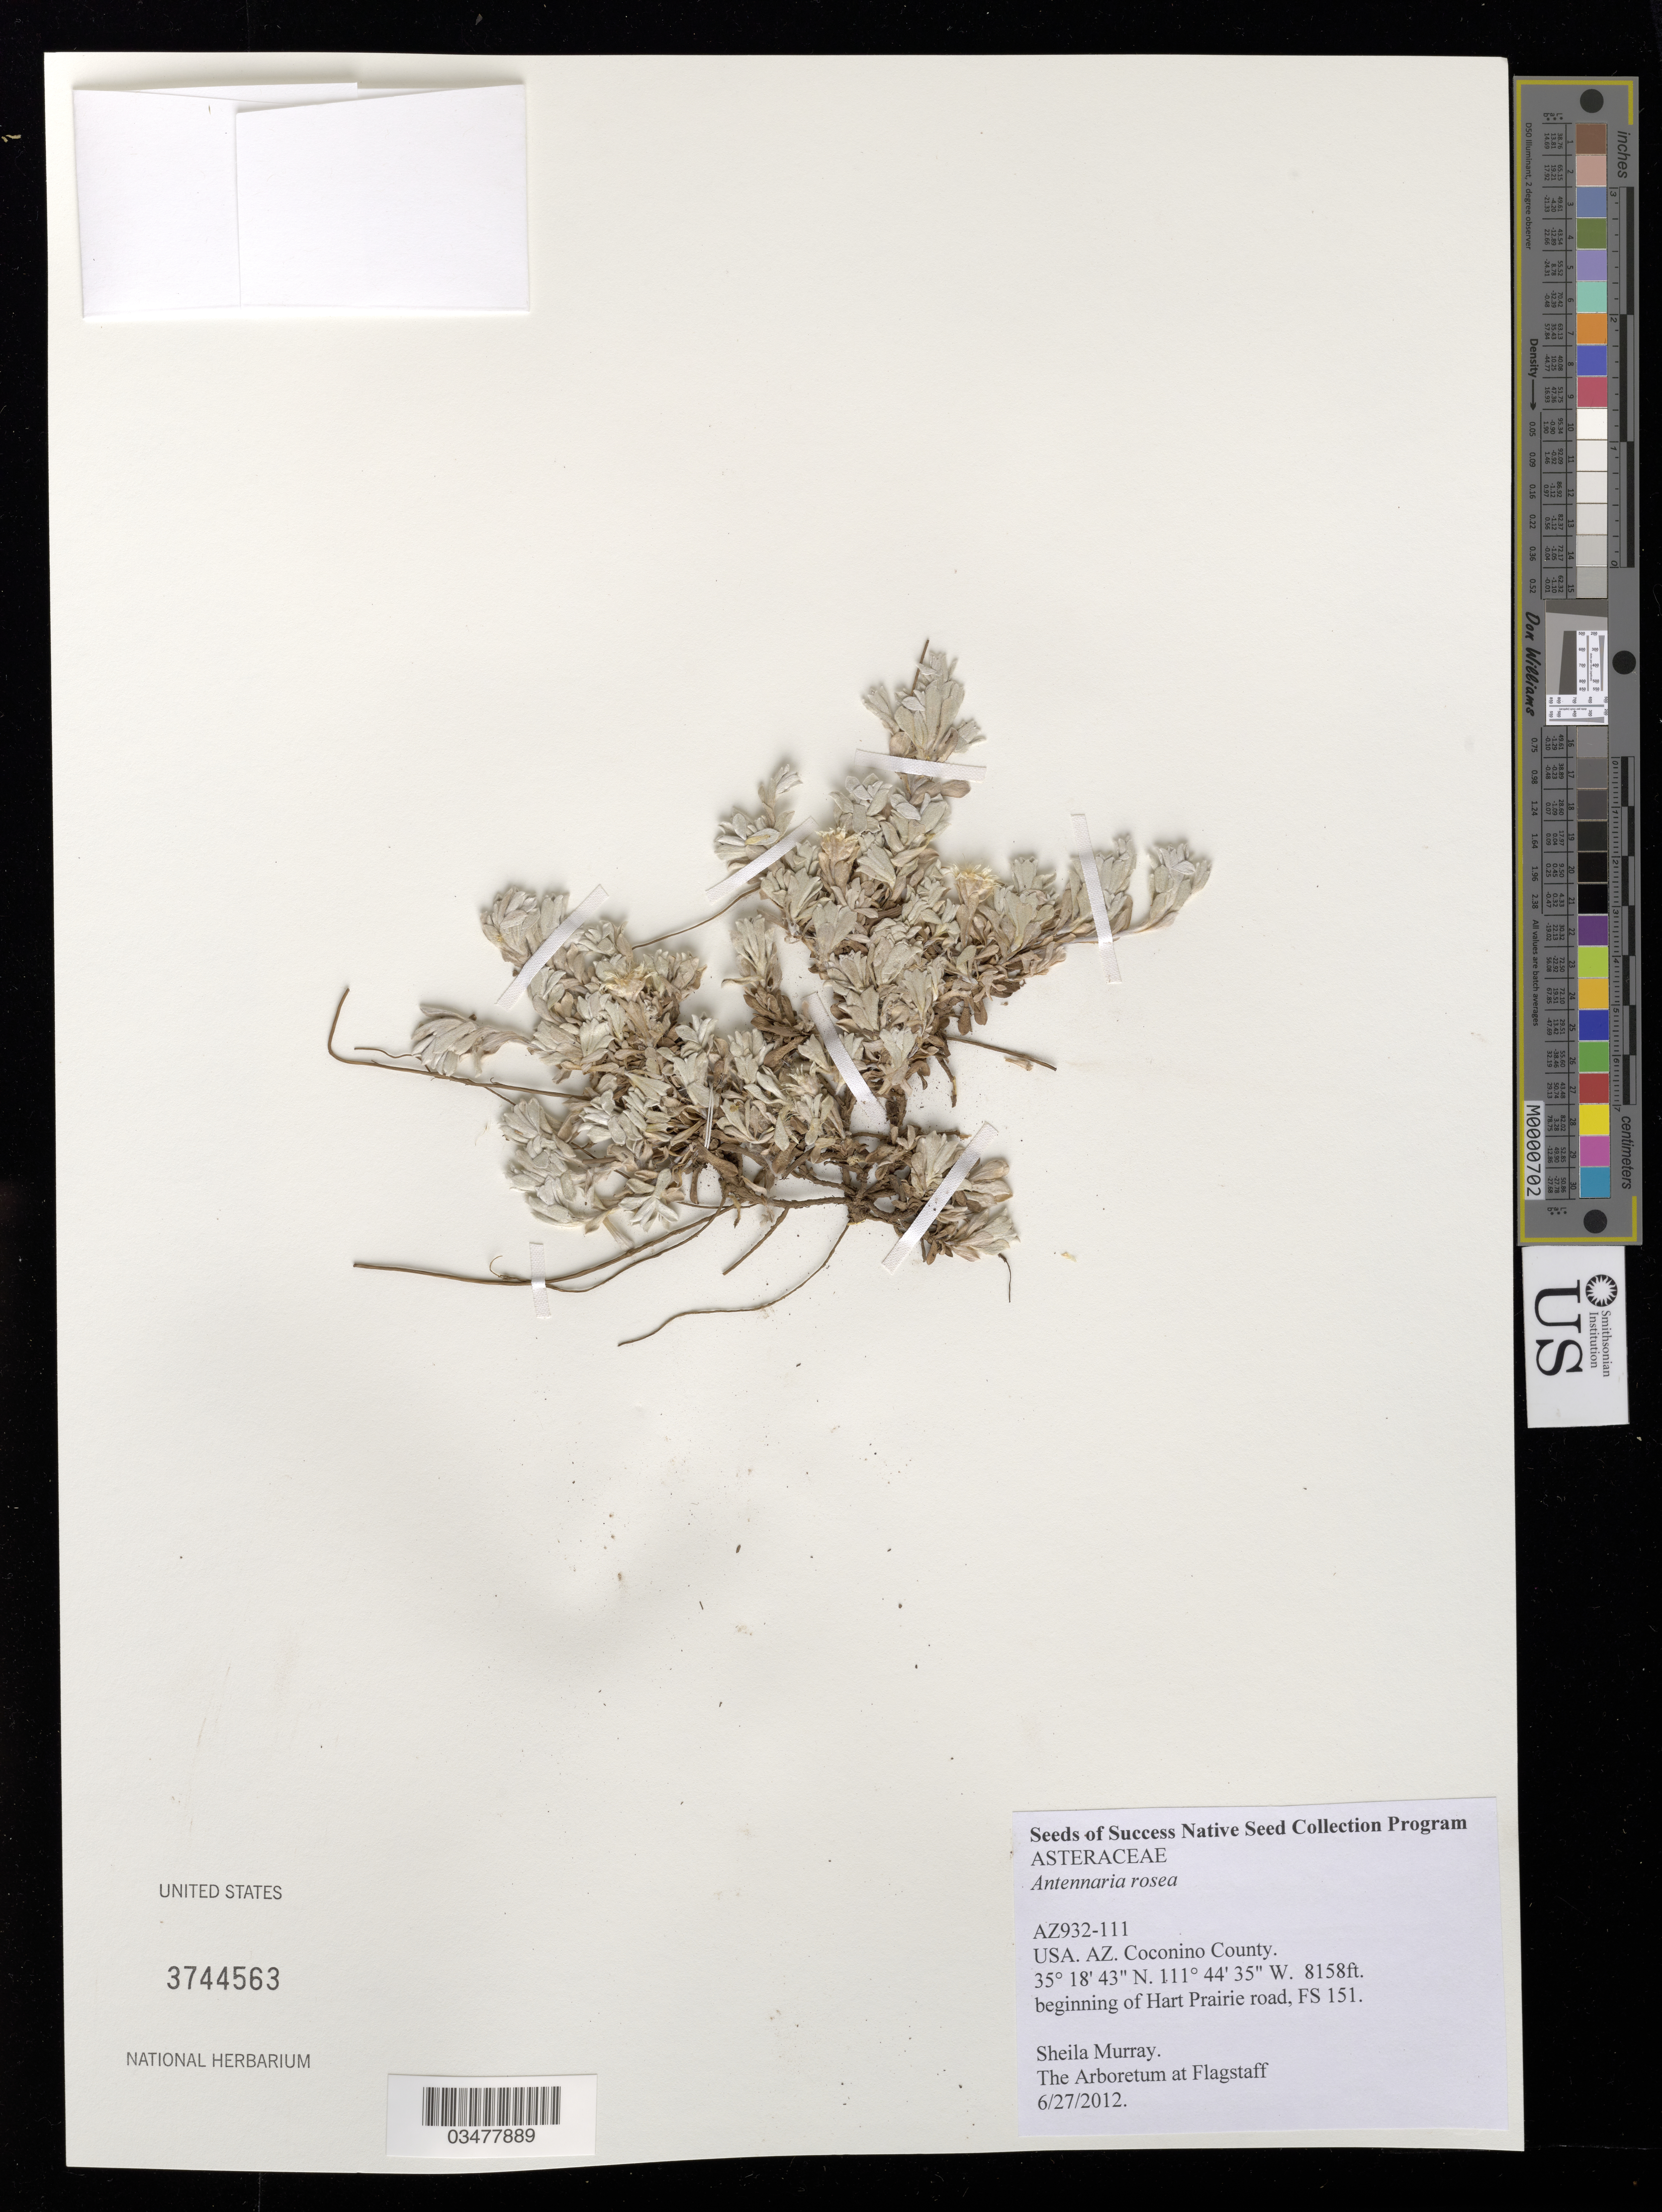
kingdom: Plantae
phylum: Tracheophyta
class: Magnoliopsida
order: Asterales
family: Asteraceae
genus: Antennaria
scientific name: Antennaria rosea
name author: Greene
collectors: S. Murray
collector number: AZ932-111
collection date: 2012-06-27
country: United States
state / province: Arizona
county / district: Coconino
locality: Beginning of Hart Prairie road, FS 151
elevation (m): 2487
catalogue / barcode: US 3744563